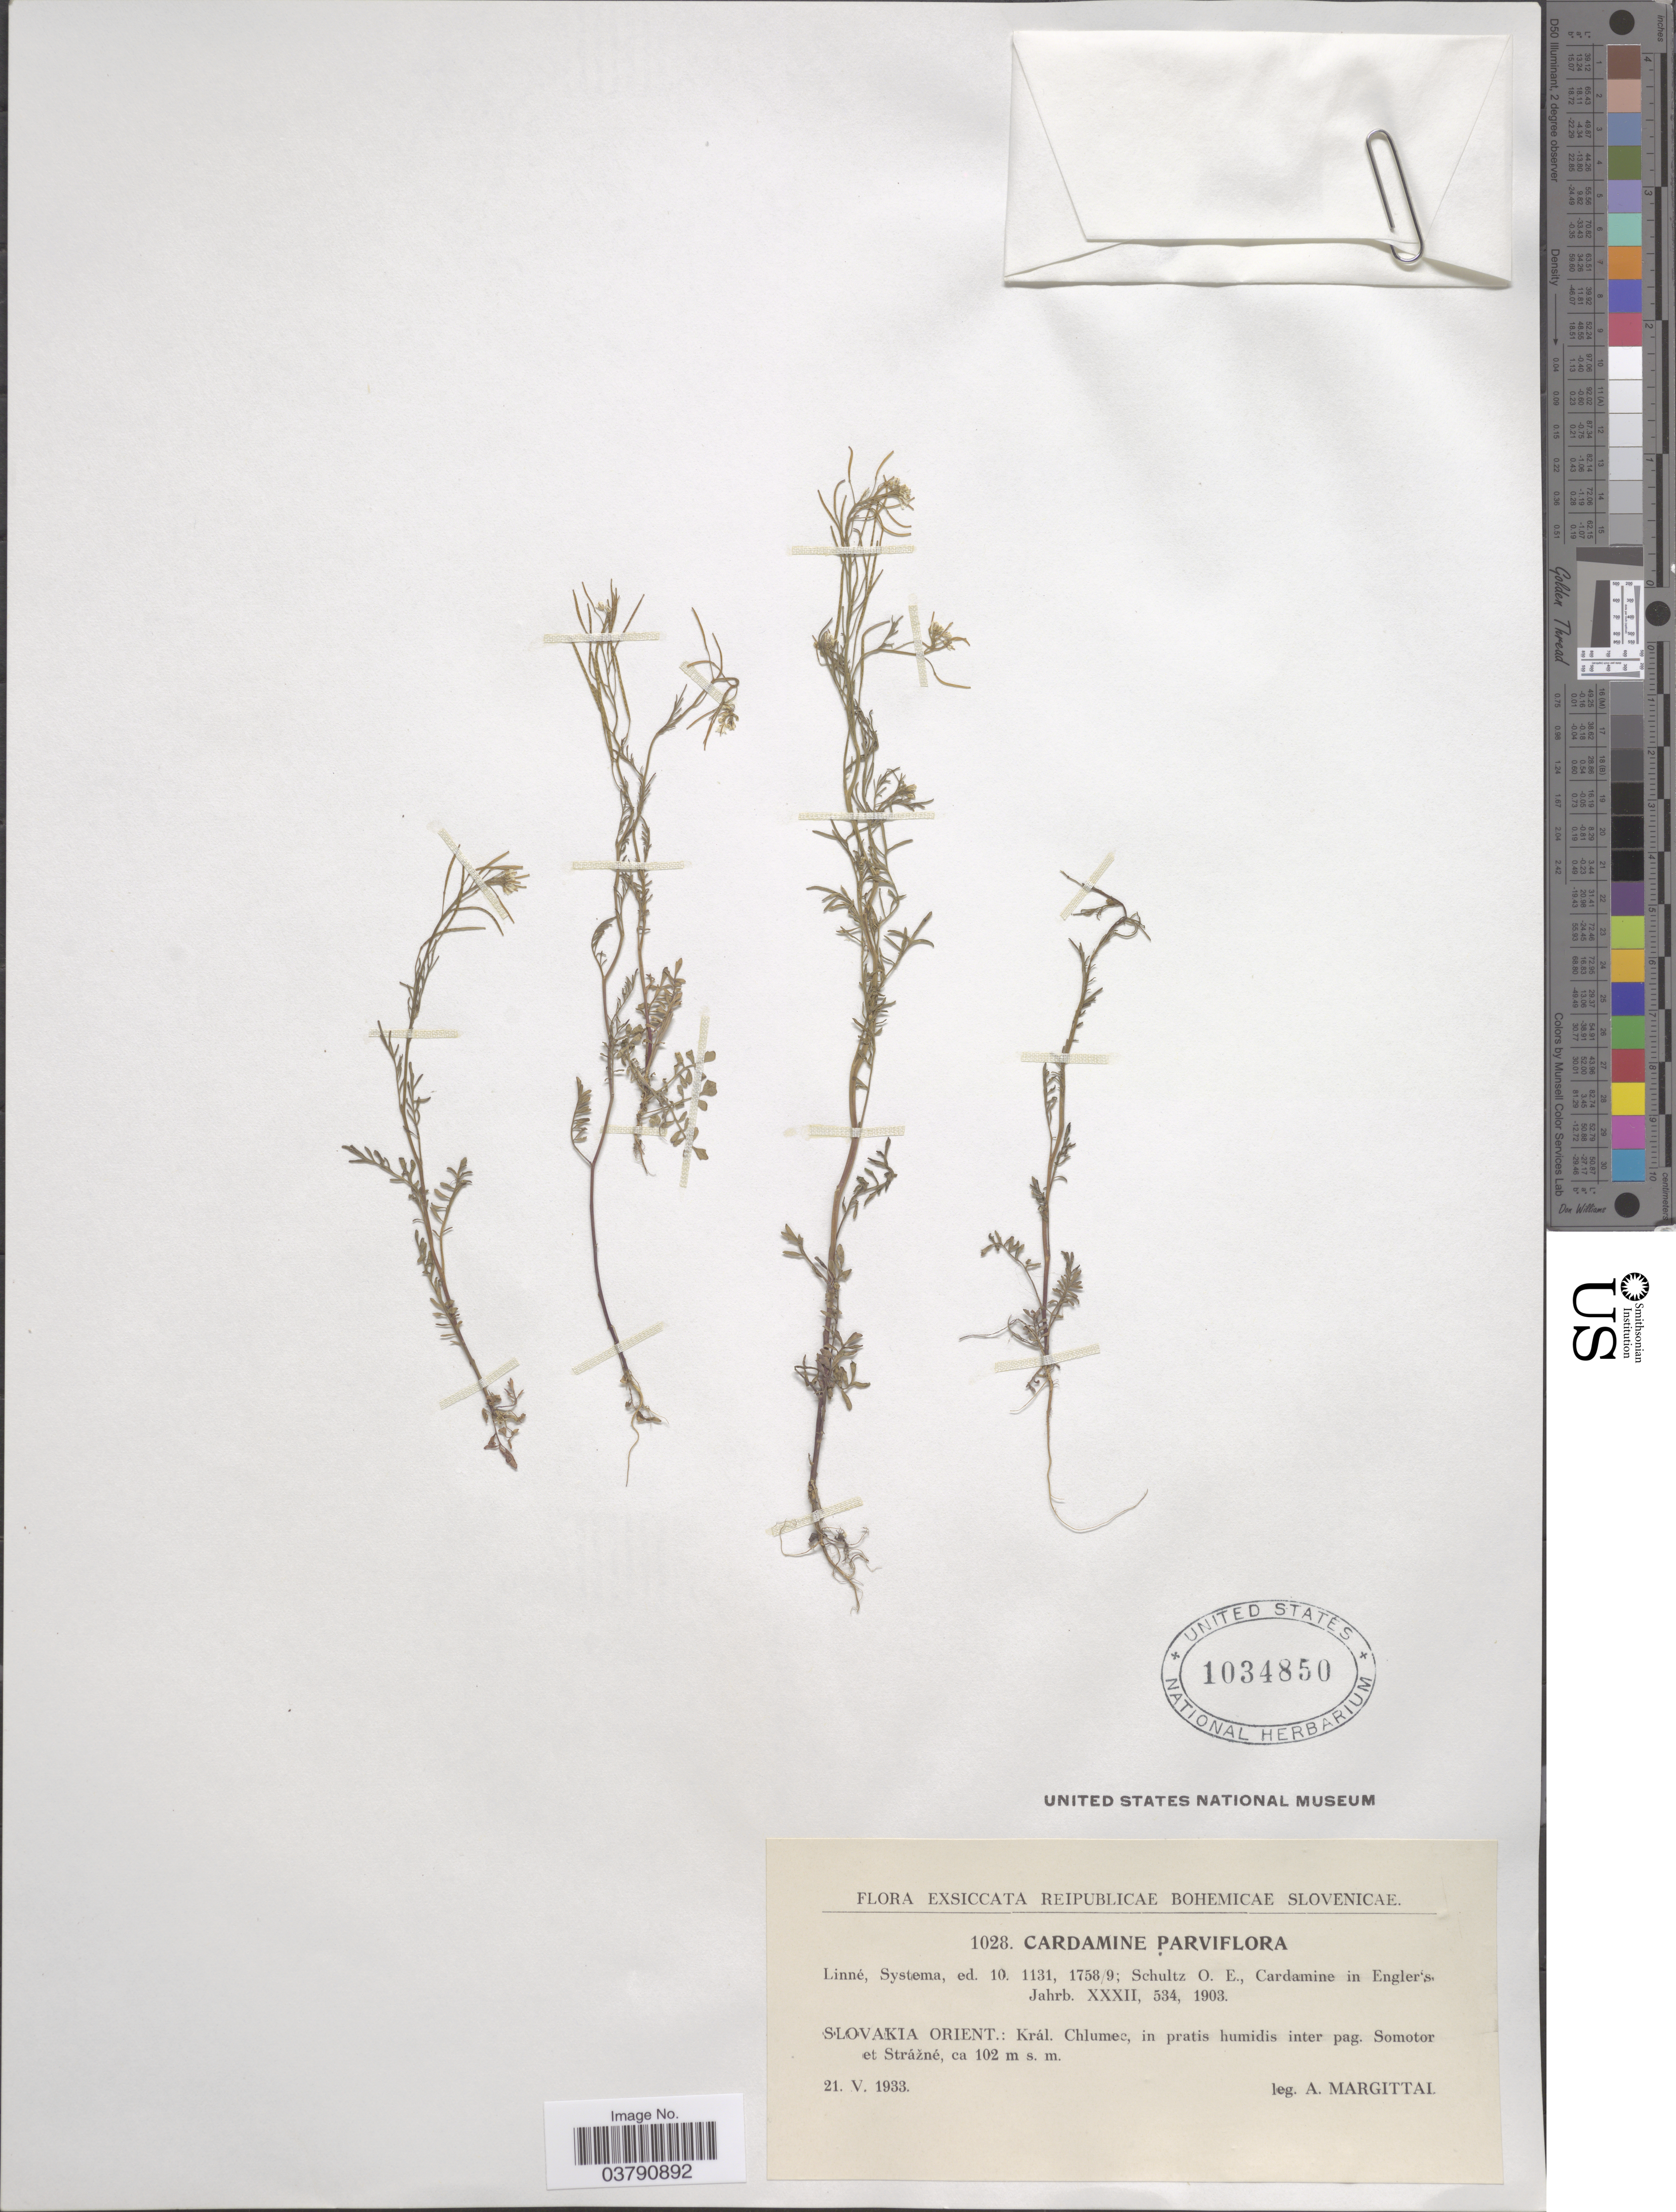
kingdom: Plantae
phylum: Tracheophyta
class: Magnoliopsida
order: Brassicales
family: Brassicaceae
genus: Cardamine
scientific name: Cardamine parviflora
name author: L.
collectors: A. Margittal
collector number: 1028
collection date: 1933-05-21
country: Czechia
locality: Reipublicae Bohemicae Slovenicae. Slovakia Orient.: Král. Chlumee, in pratis humidis inter pag. Somotor et Strážné.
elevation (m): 102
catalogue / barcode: US 1034850